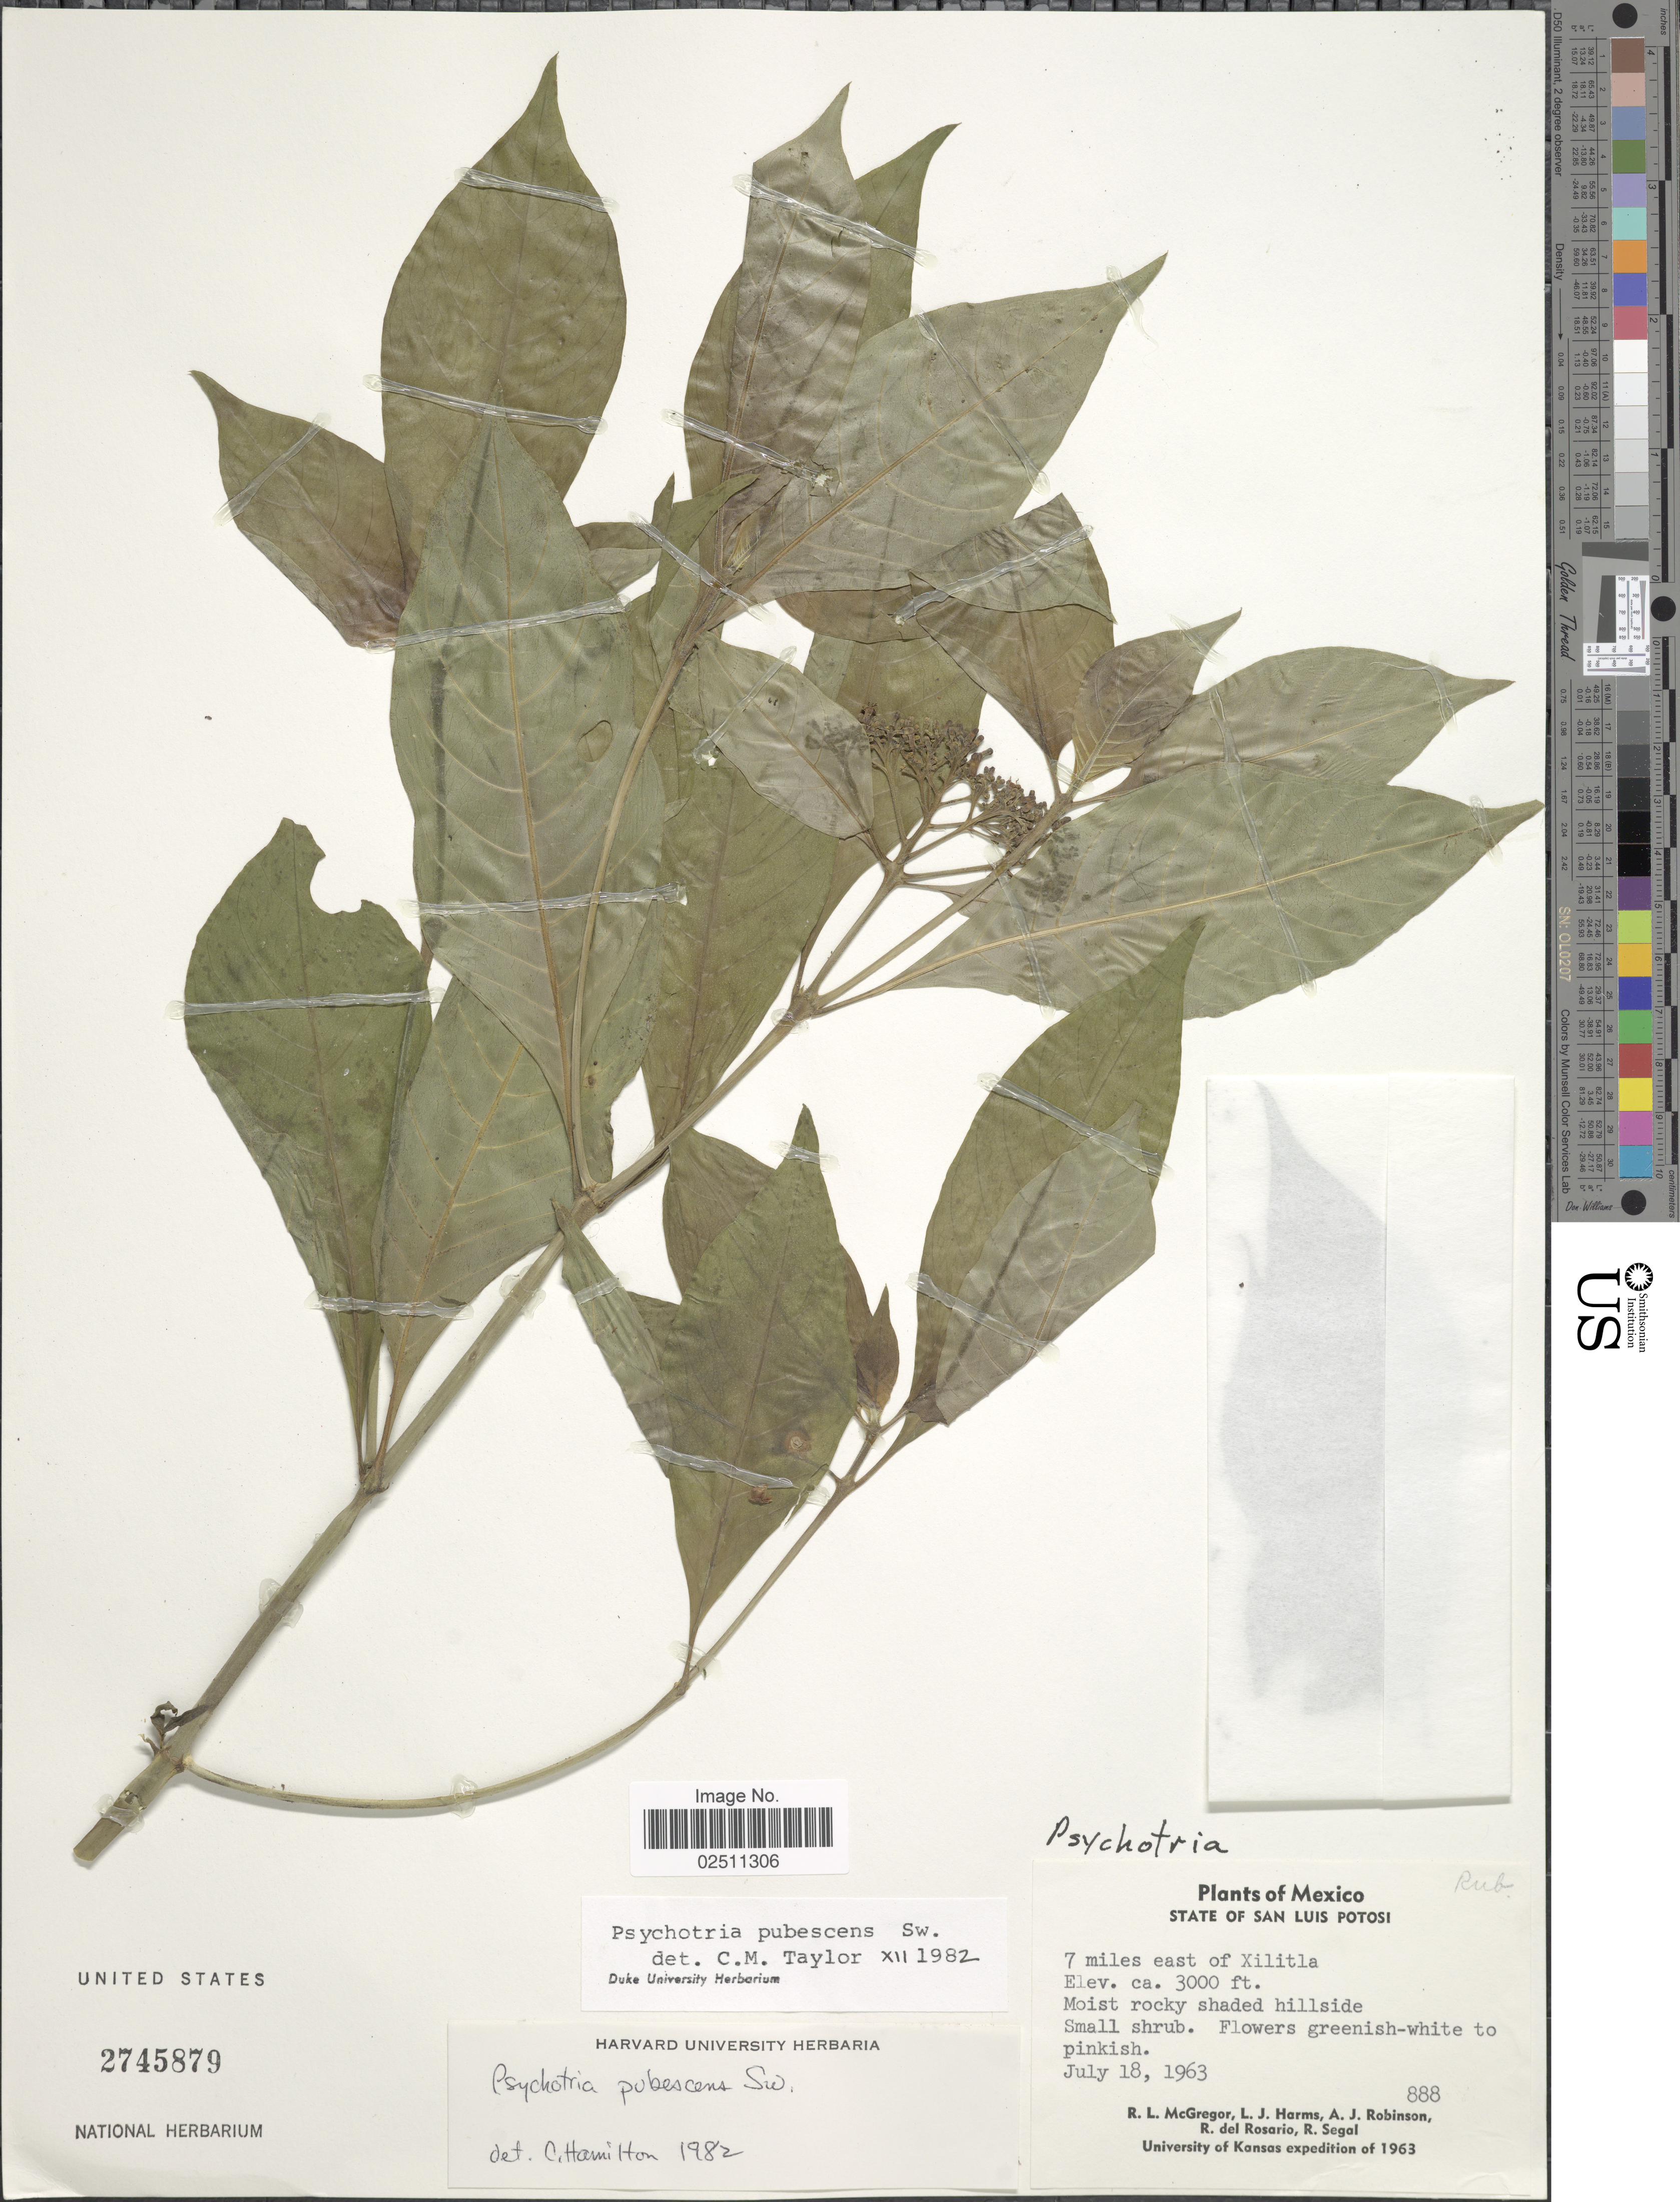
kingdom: Plantae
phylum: Tracheophyta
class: Magnoliopsida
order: Gentianales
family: Rubiaceae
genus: Psychotria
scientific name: Psychotria pubescens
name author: Sw.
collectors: R. McGregor, L. Harms, A. J. Robinson, R. del Rosario & R. Segal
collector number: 888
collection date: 1963-07-18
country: Mexico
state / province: San Luis Potosí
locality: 7 miles east of Xilitla, moist rocky shaded hillside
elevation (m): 914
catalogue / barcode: US 2745879